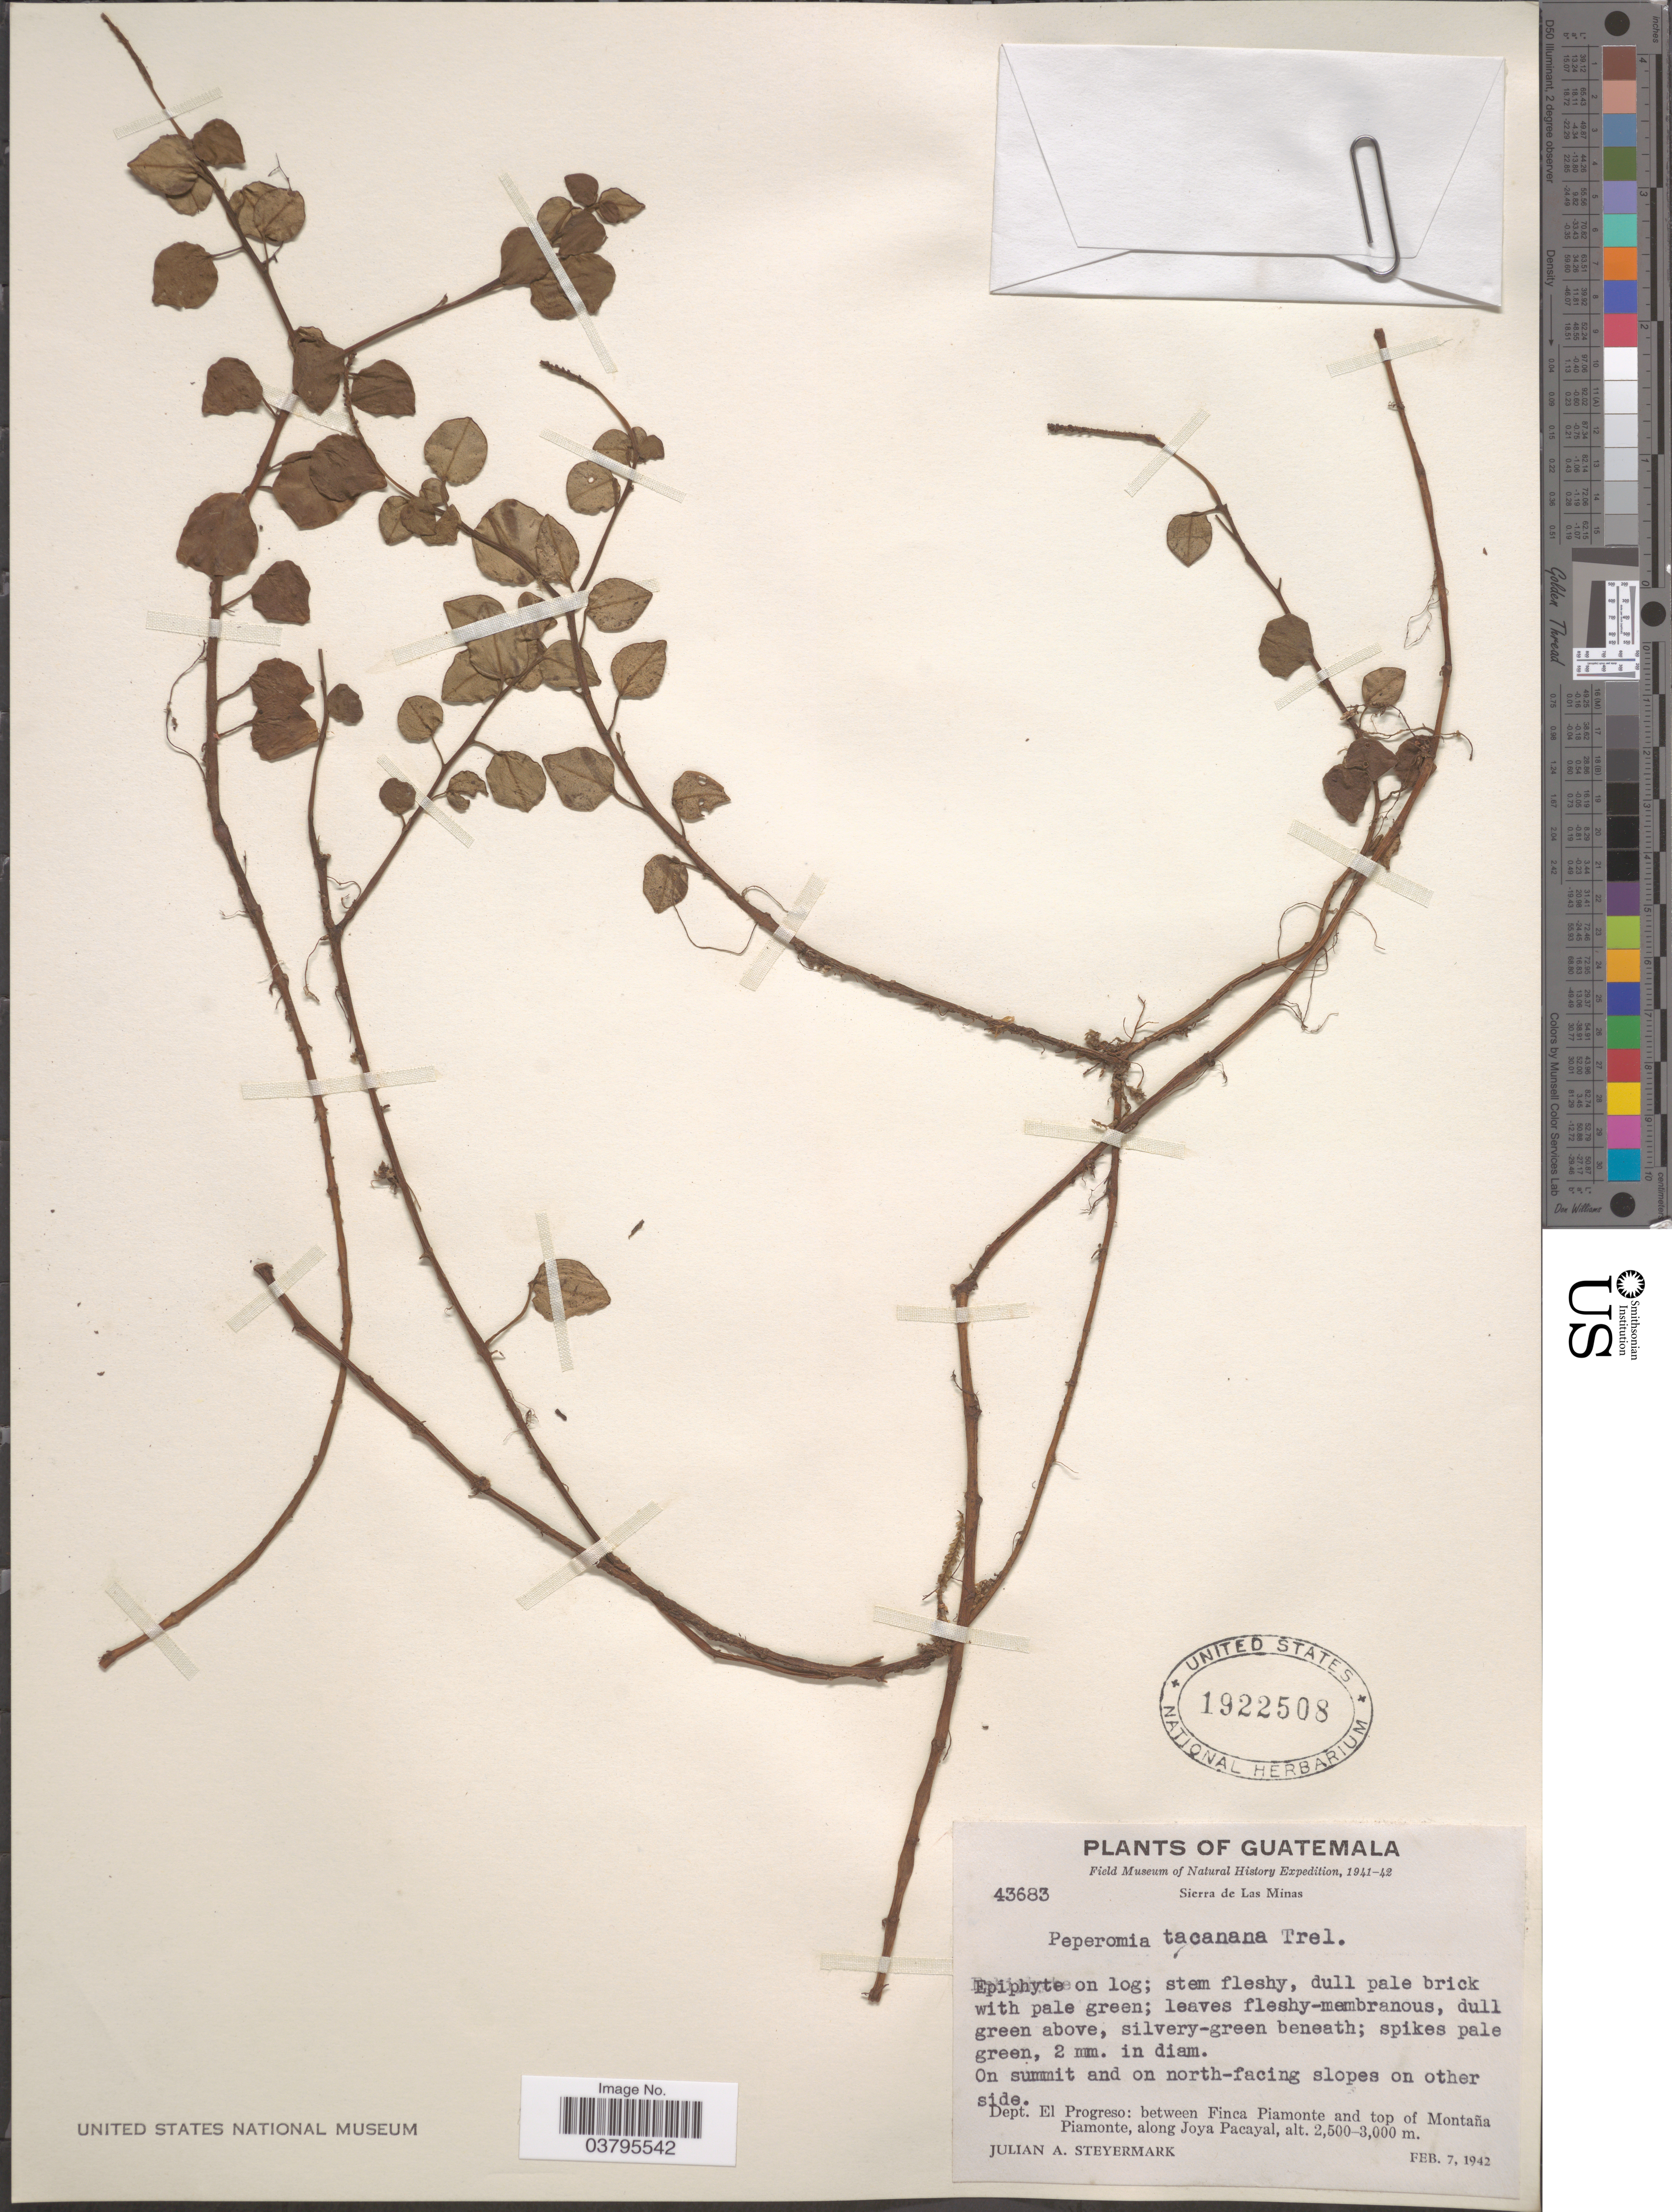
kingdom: Plantae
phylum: Tracheophyta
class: Magnoliopsida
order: Piperales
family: Piperaceae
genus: Peperomia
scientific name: Peperomia puberulilimba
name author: C. DC.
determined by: Jiménez, José Estaban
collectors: J. Steyermark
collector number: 43683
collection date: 1942-02-07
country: Guatemala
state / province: El Progreso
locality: On summit and on north-facing slopes on other side. Dept. El Progreso: between Finca Piamonte and top of Montaña Piamonte, along Joya Pacayal.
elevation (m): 2500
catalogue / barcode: US 1922508